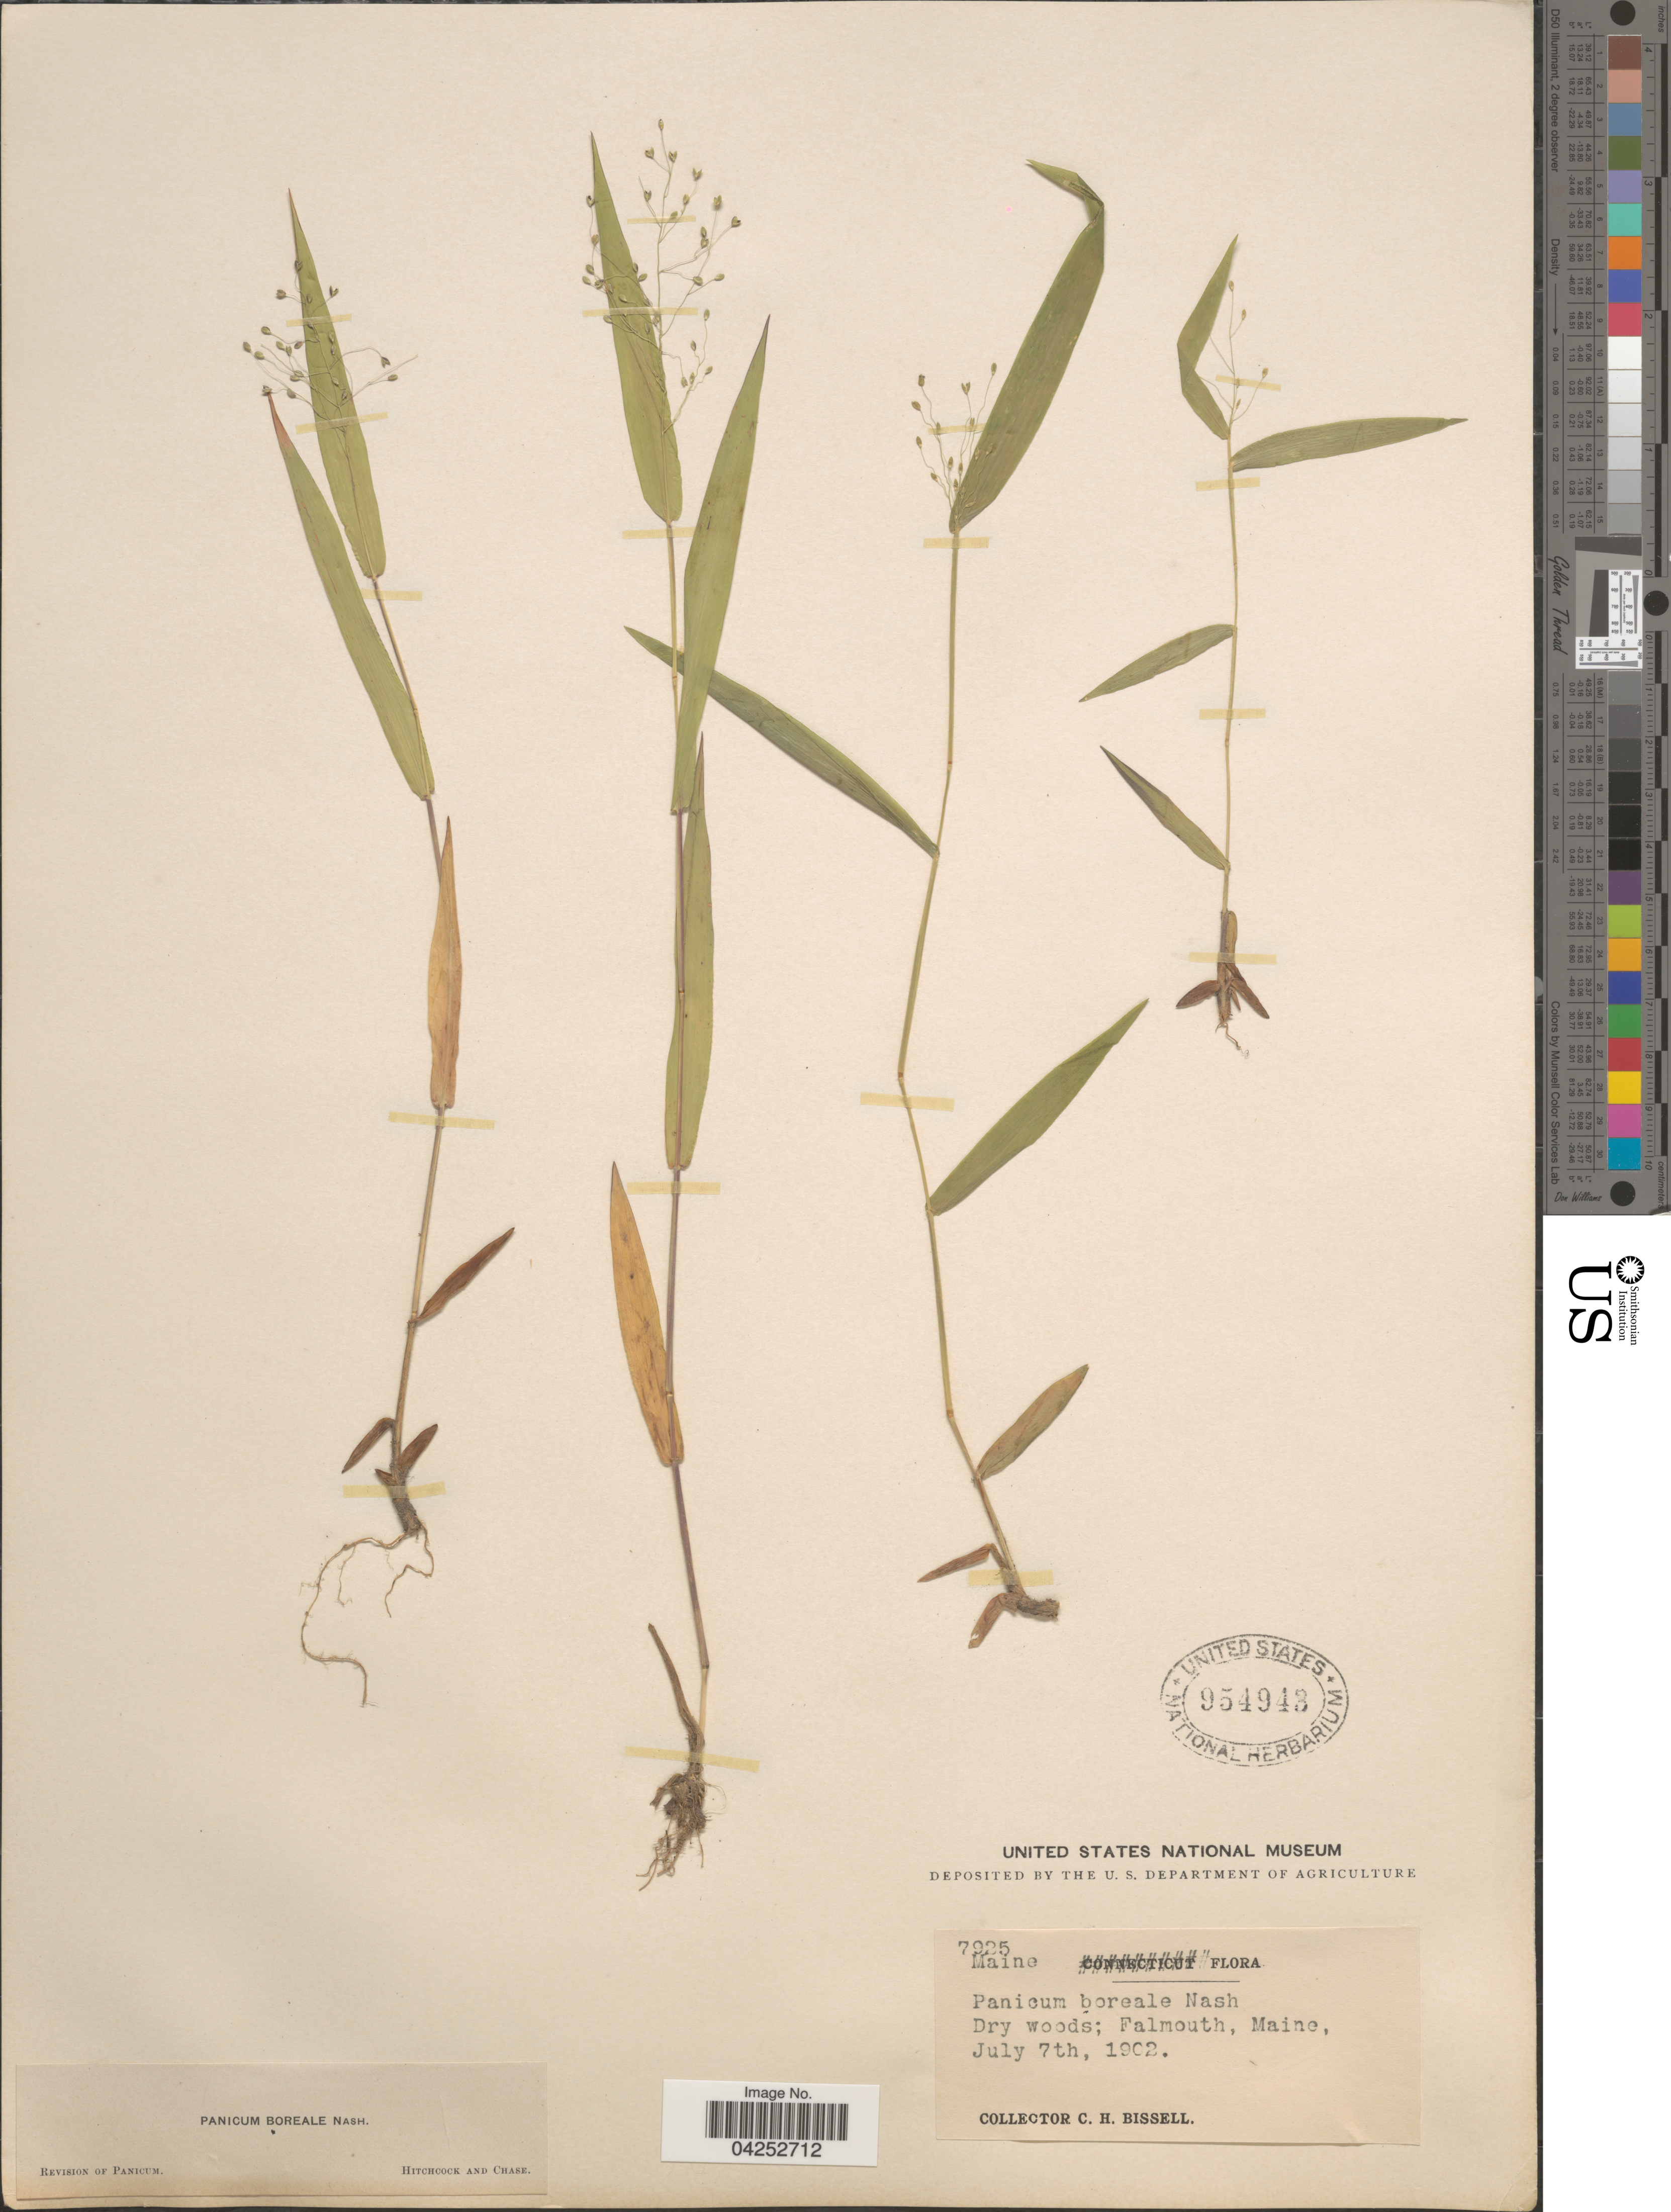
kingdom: Plantae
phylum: Tracheophyta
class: Liliopsida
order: Poales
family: Poaceae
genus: Dichanthelium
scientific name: Dichanthelium boreale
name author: (Nash) Freckmann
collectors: C. Bissell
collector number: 7925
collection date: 1902-07-07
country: United States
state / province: Maine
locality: Falmouth.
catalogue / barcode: US 954943